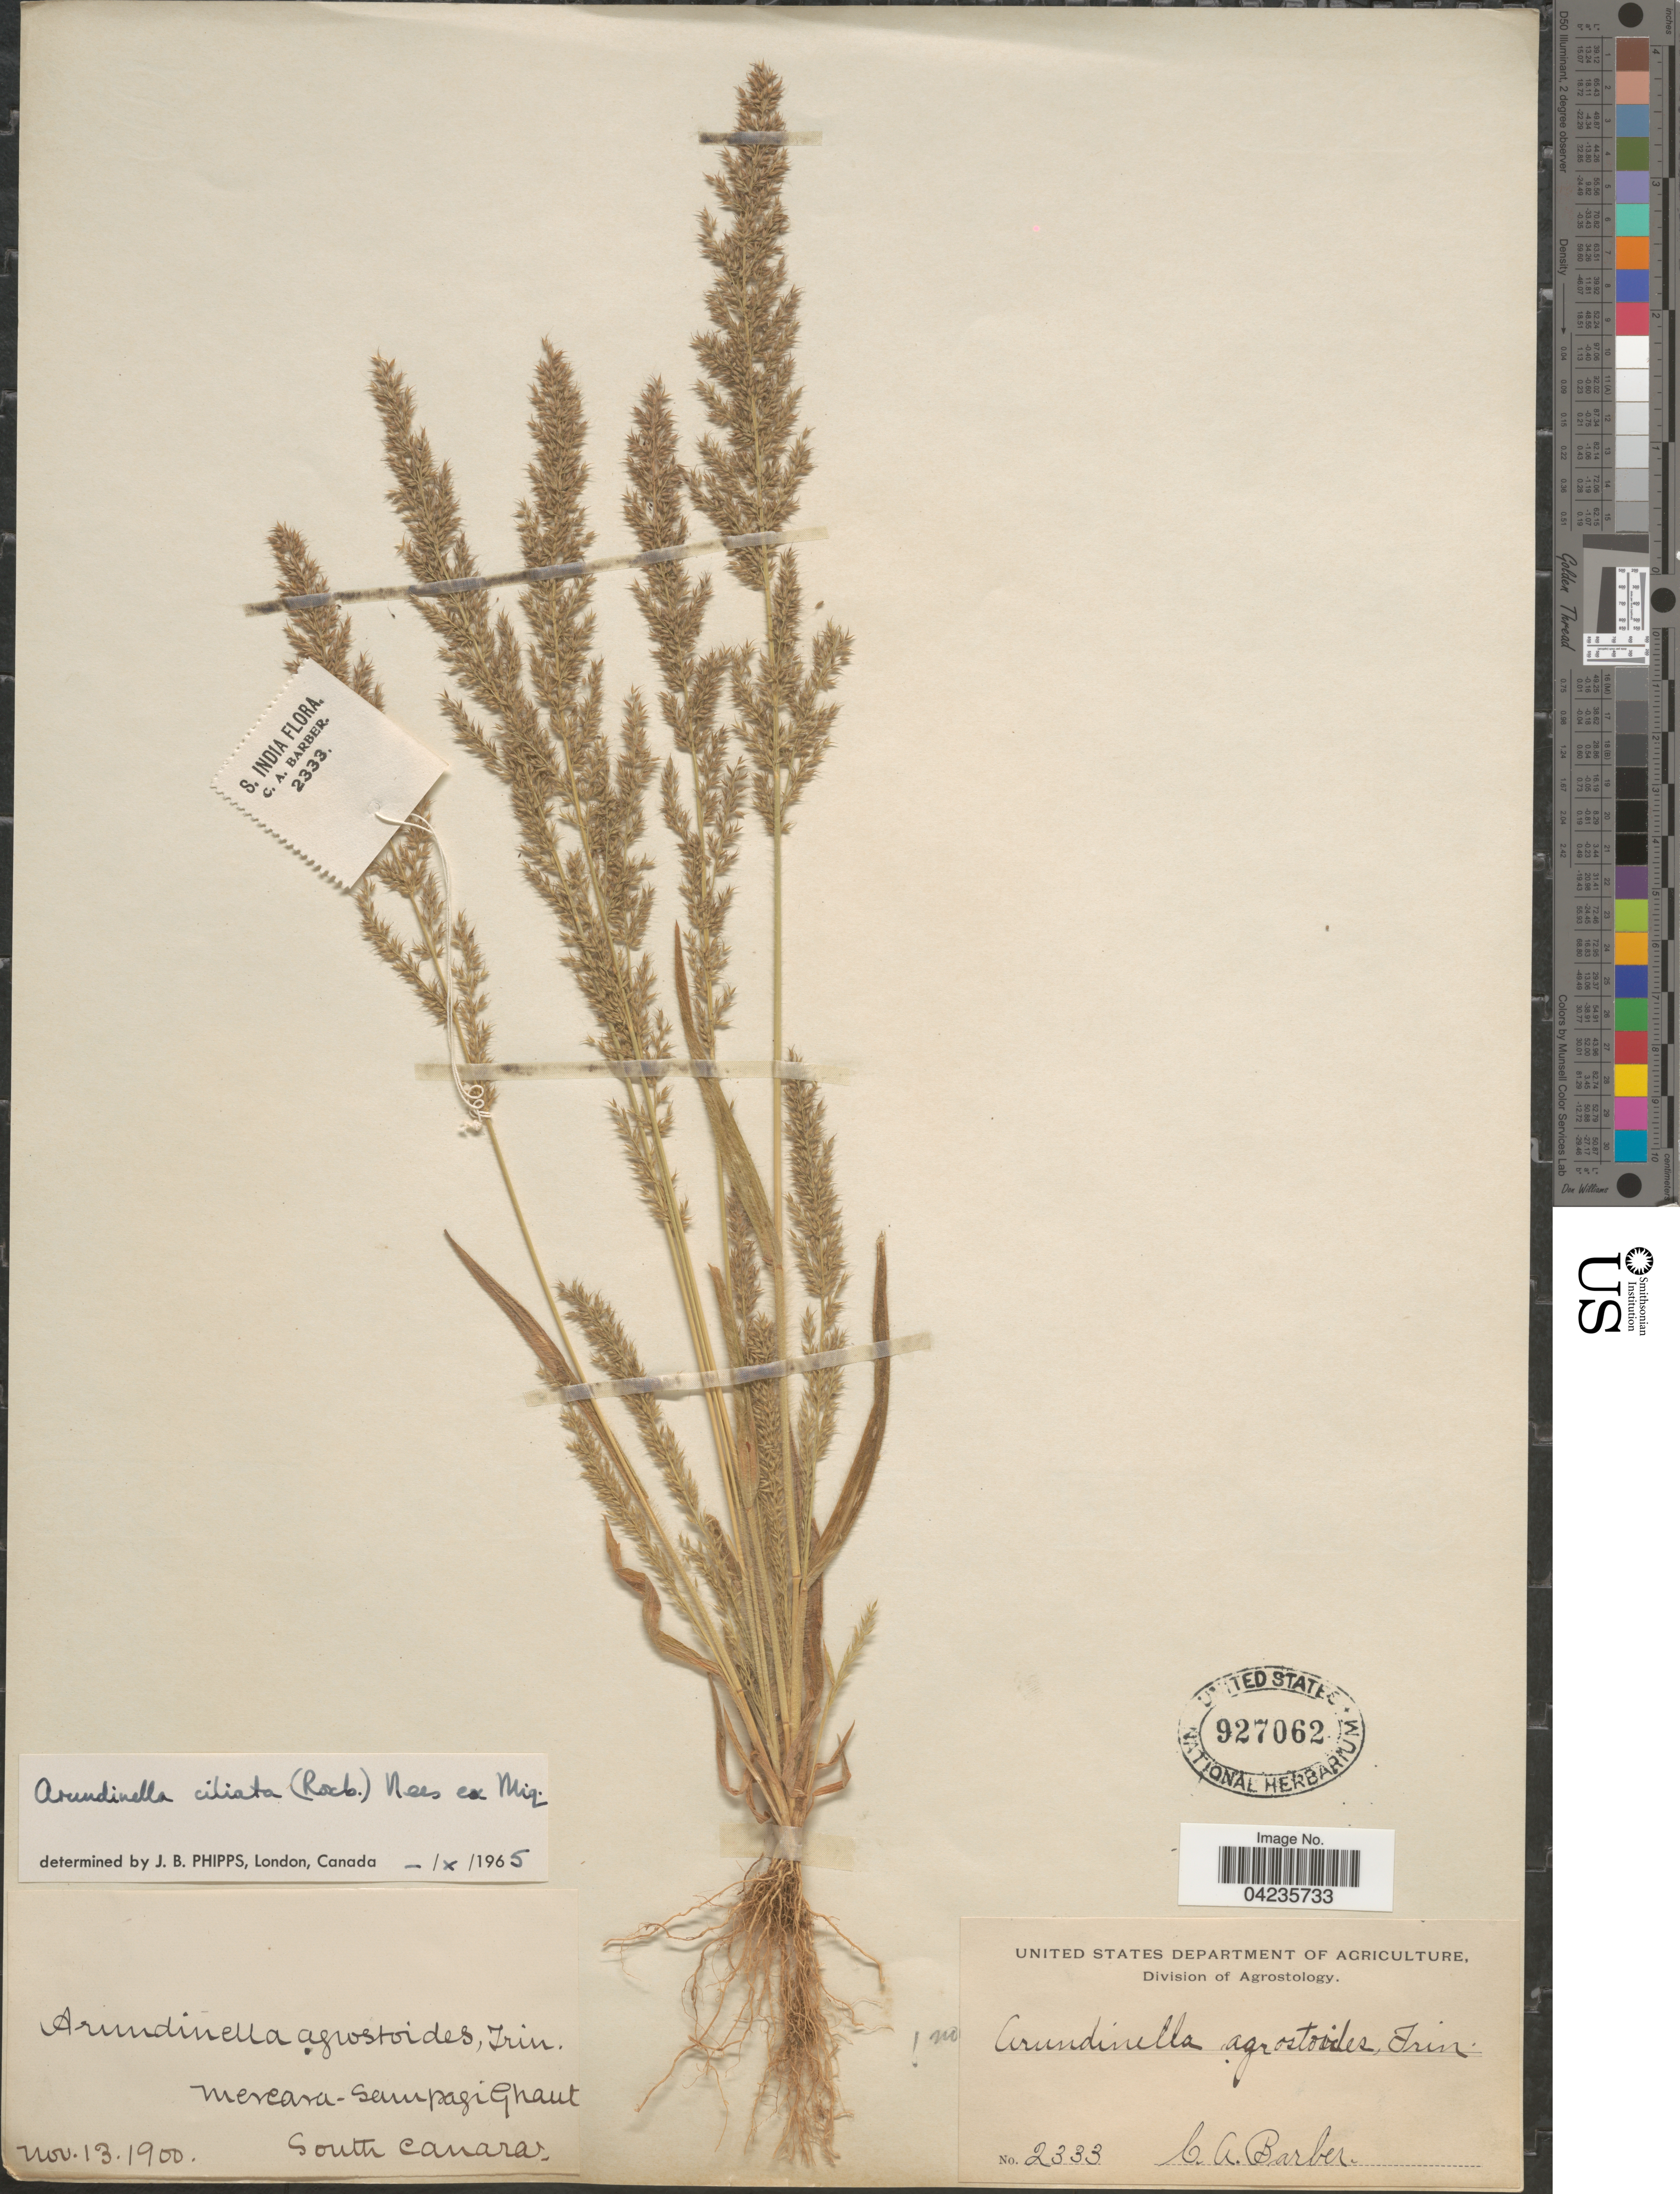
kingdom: Plantae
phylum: Tracheophyta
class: Liliopsida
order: Poales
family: Poaceae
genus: Arundinella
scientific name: Arundinella ciliata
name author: Nees ex Miq.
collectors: C. Barber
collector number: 2333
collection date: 1900-11-13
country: India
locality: S. India. Mercara-Sampagi Ghaut. South Canara.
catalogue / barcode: US 927062